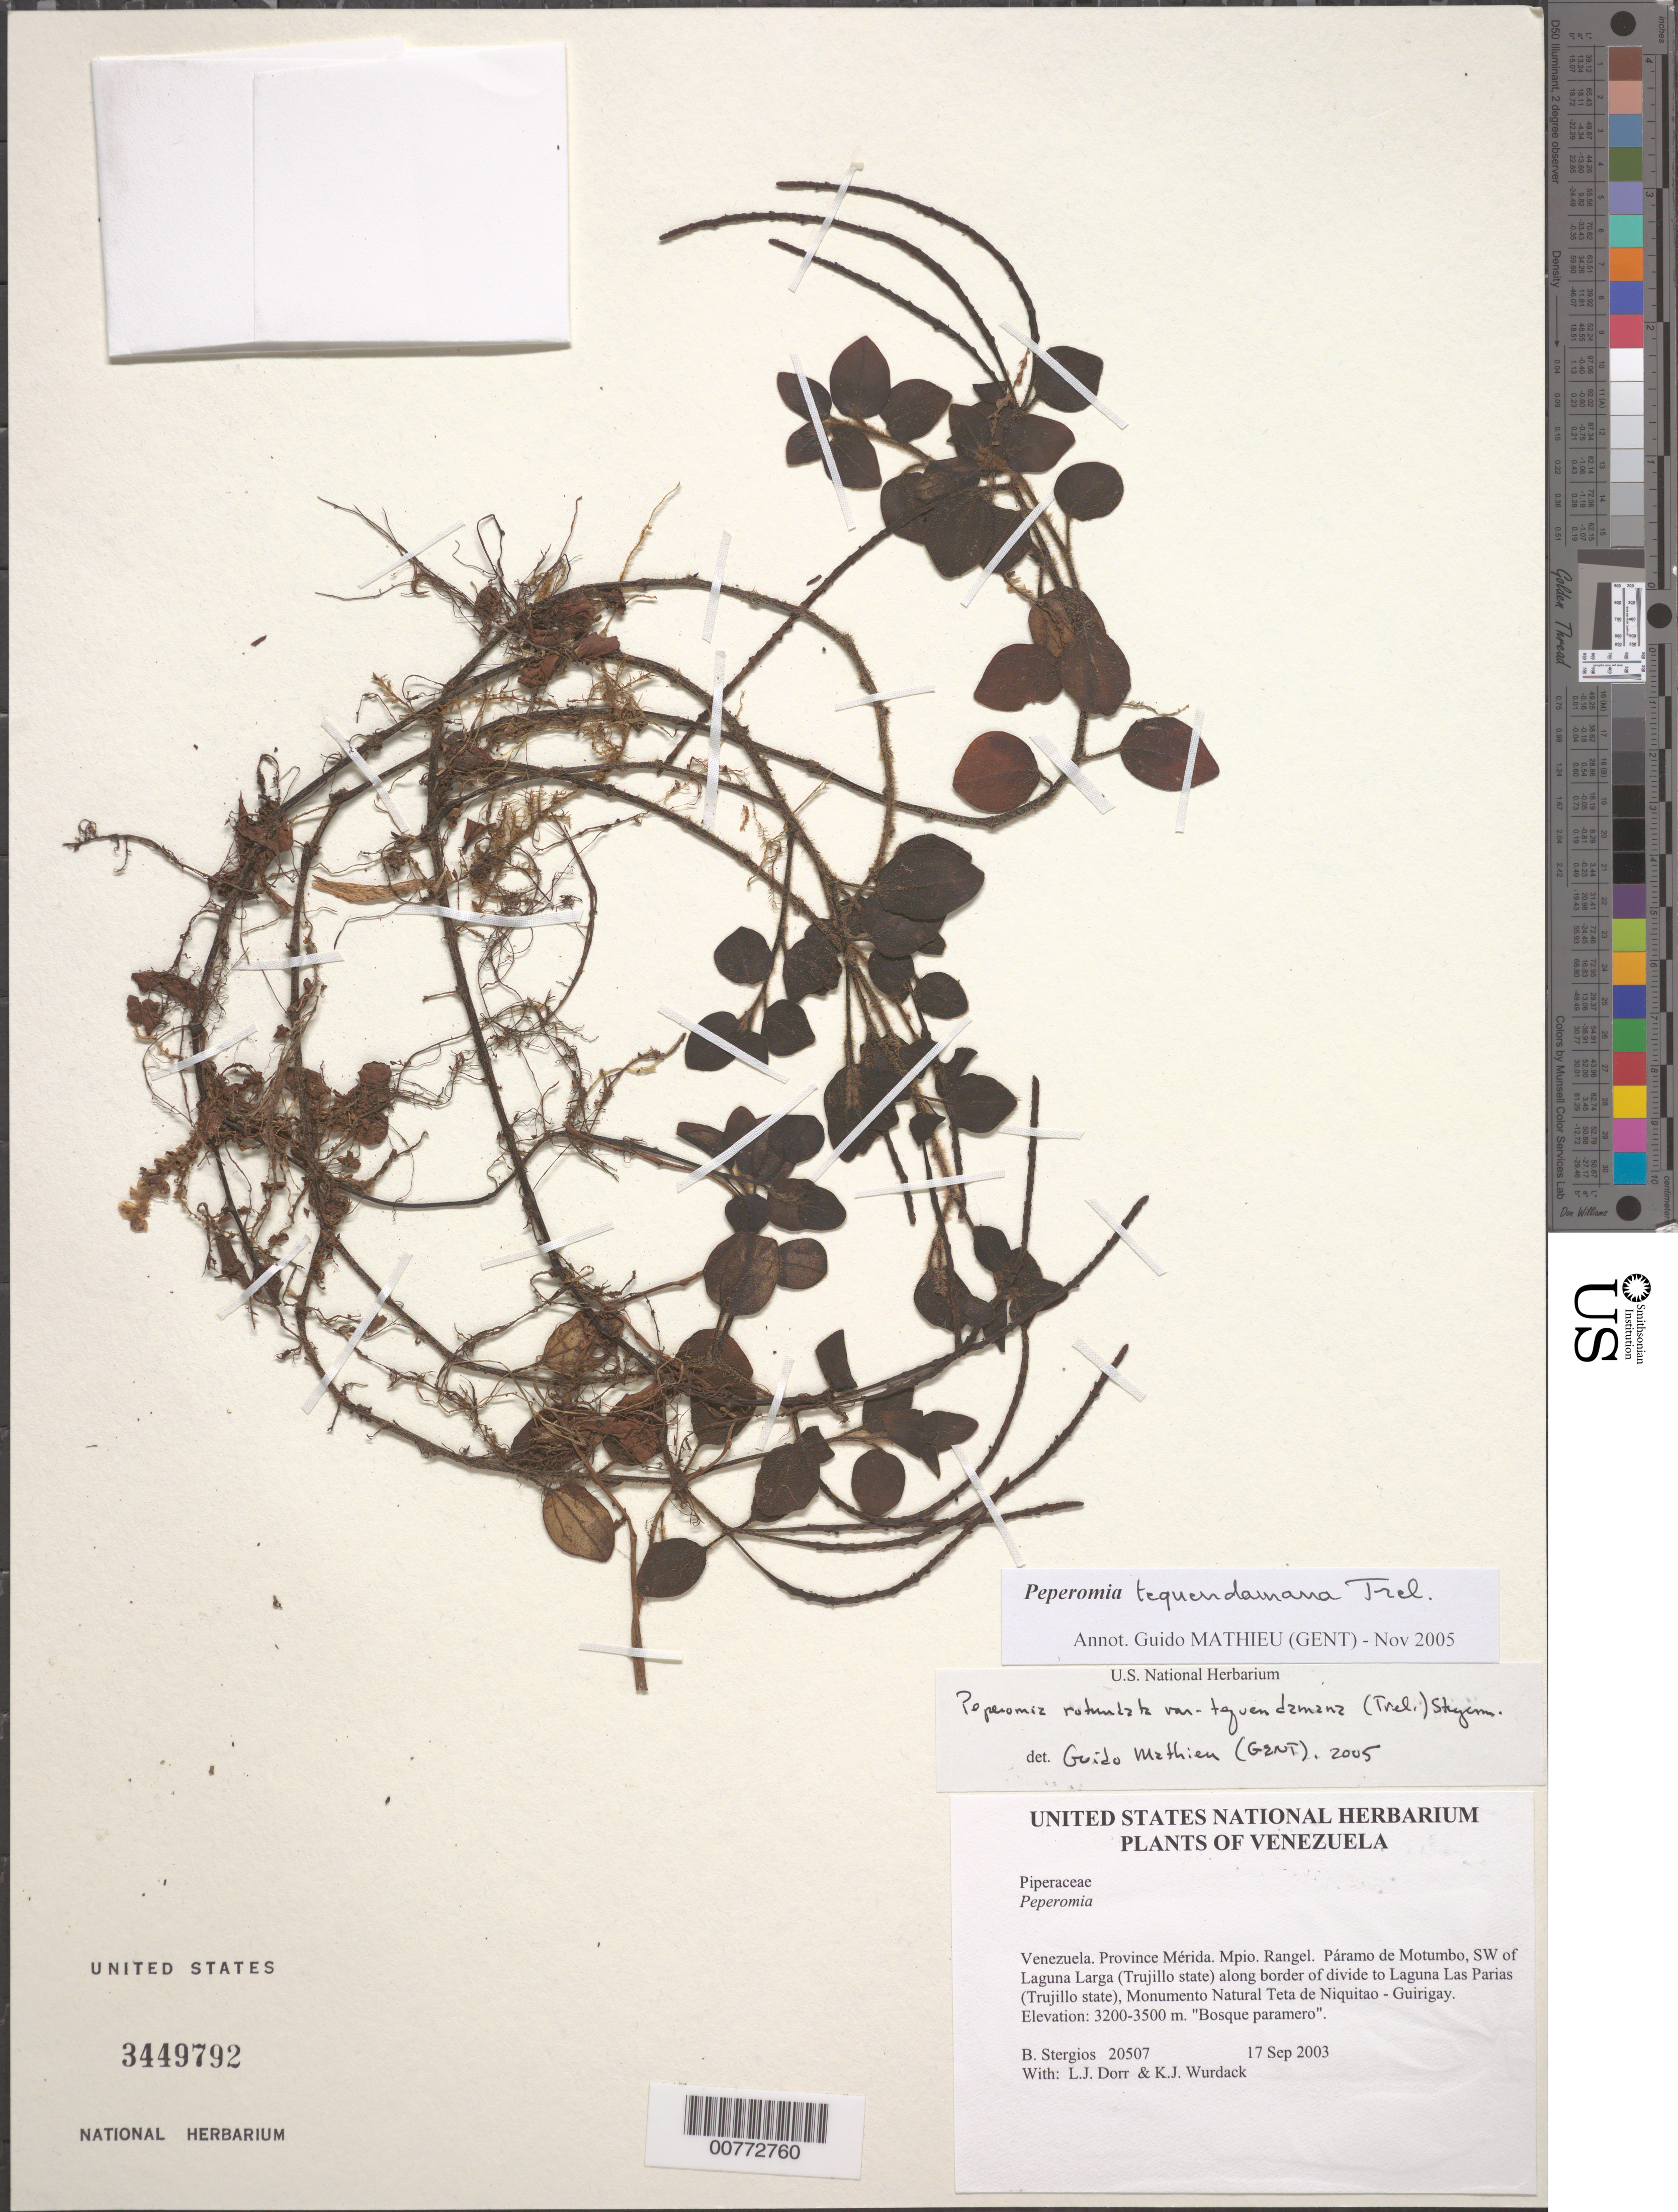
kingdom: Plantae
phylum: Tracheophyta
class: Magnoliopsida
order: Piperales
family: Piperaceae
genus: Peperomia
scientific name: Peperomia tequendamana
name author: Trel.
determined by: Mathieu, Guido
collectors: B. G. Stergios, L. J. Dorr & K. Wurdack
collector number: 20507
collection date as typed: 17 Sep 2003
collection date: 2003-09-17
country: Venezuela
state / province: Mérida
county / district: Rangel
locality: Páramo de Motumbo, NW of Laguna Larga (Trujillo state), Monumento Natural Teta de Niquitao - Guirigay.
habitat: "Bosque paramero".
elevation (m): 3200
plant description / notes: AAU, BR, CAS, CTES, F, MO, NY, PORT, US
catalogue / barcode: US 3449792